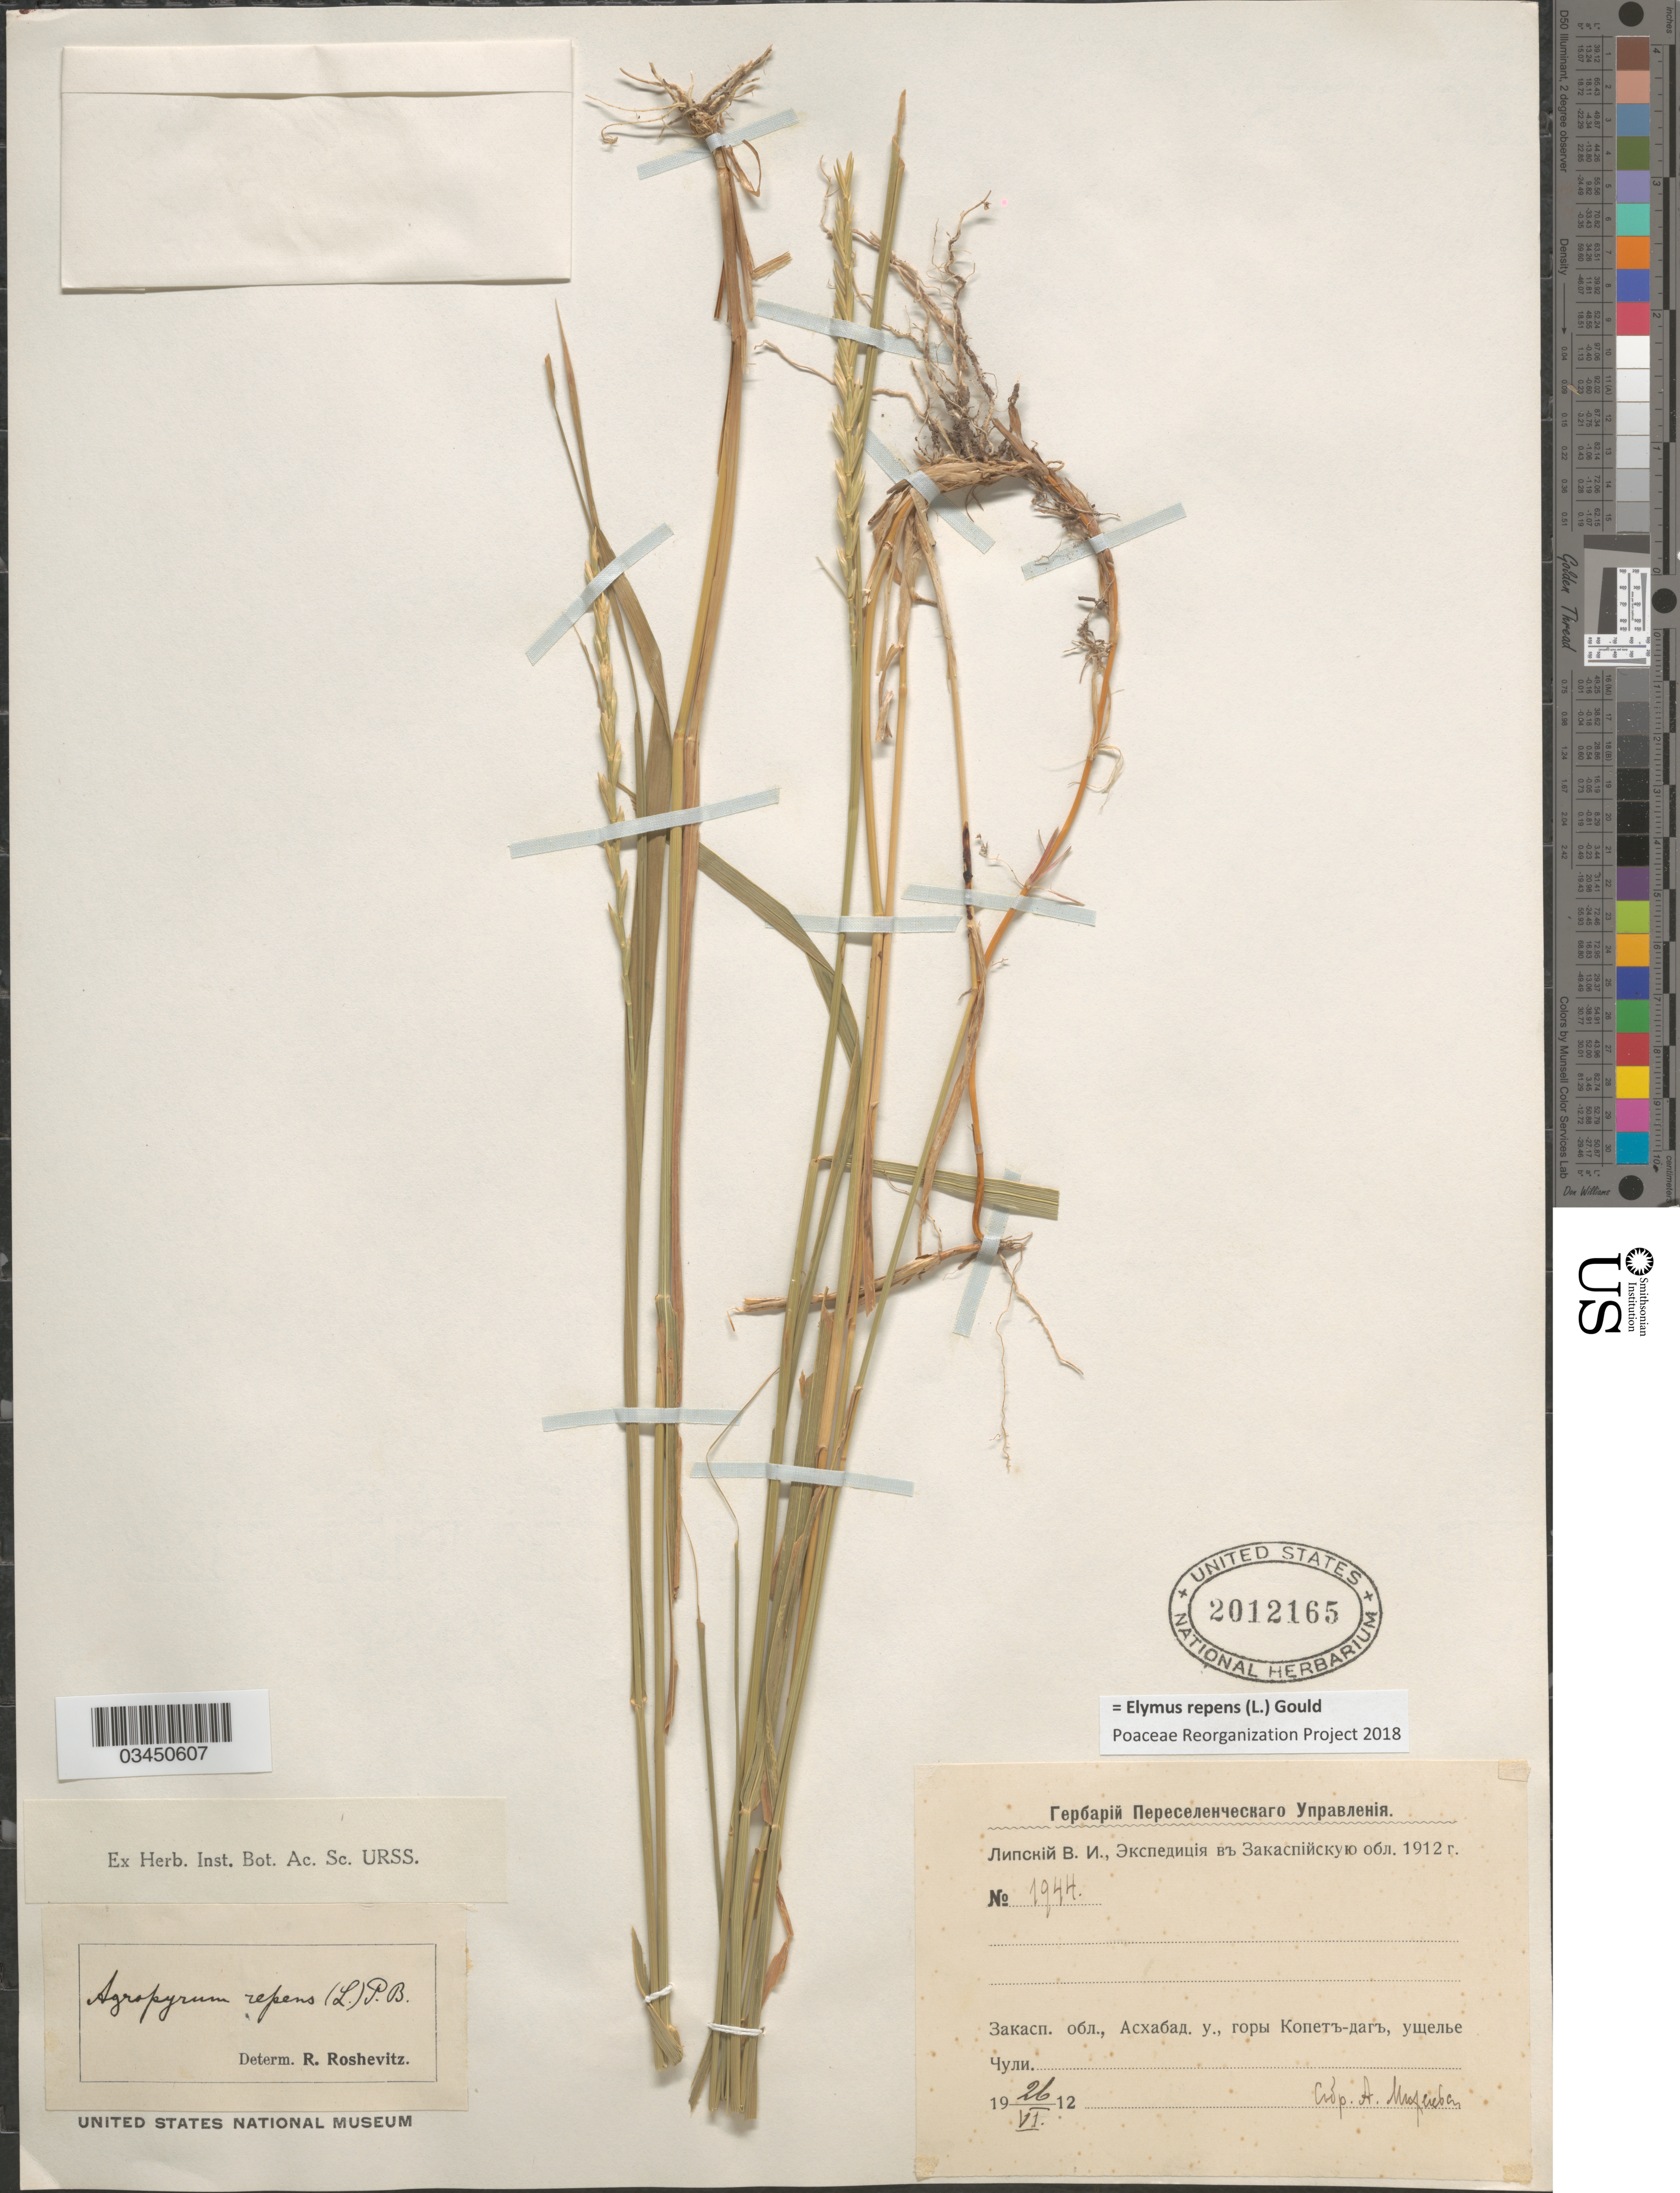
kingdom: Plantae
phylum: Tracheophyta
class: Liliopsida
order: Poales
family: Poaceae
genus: Elymus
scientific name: Elymus repens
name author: (L.) Gould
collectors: A. Mikhelson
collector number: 1944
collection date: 1912-06-26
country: Turkmenistan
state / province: Ahal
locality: Kopet Dag Mts, Chuli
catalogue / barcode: US 2012165